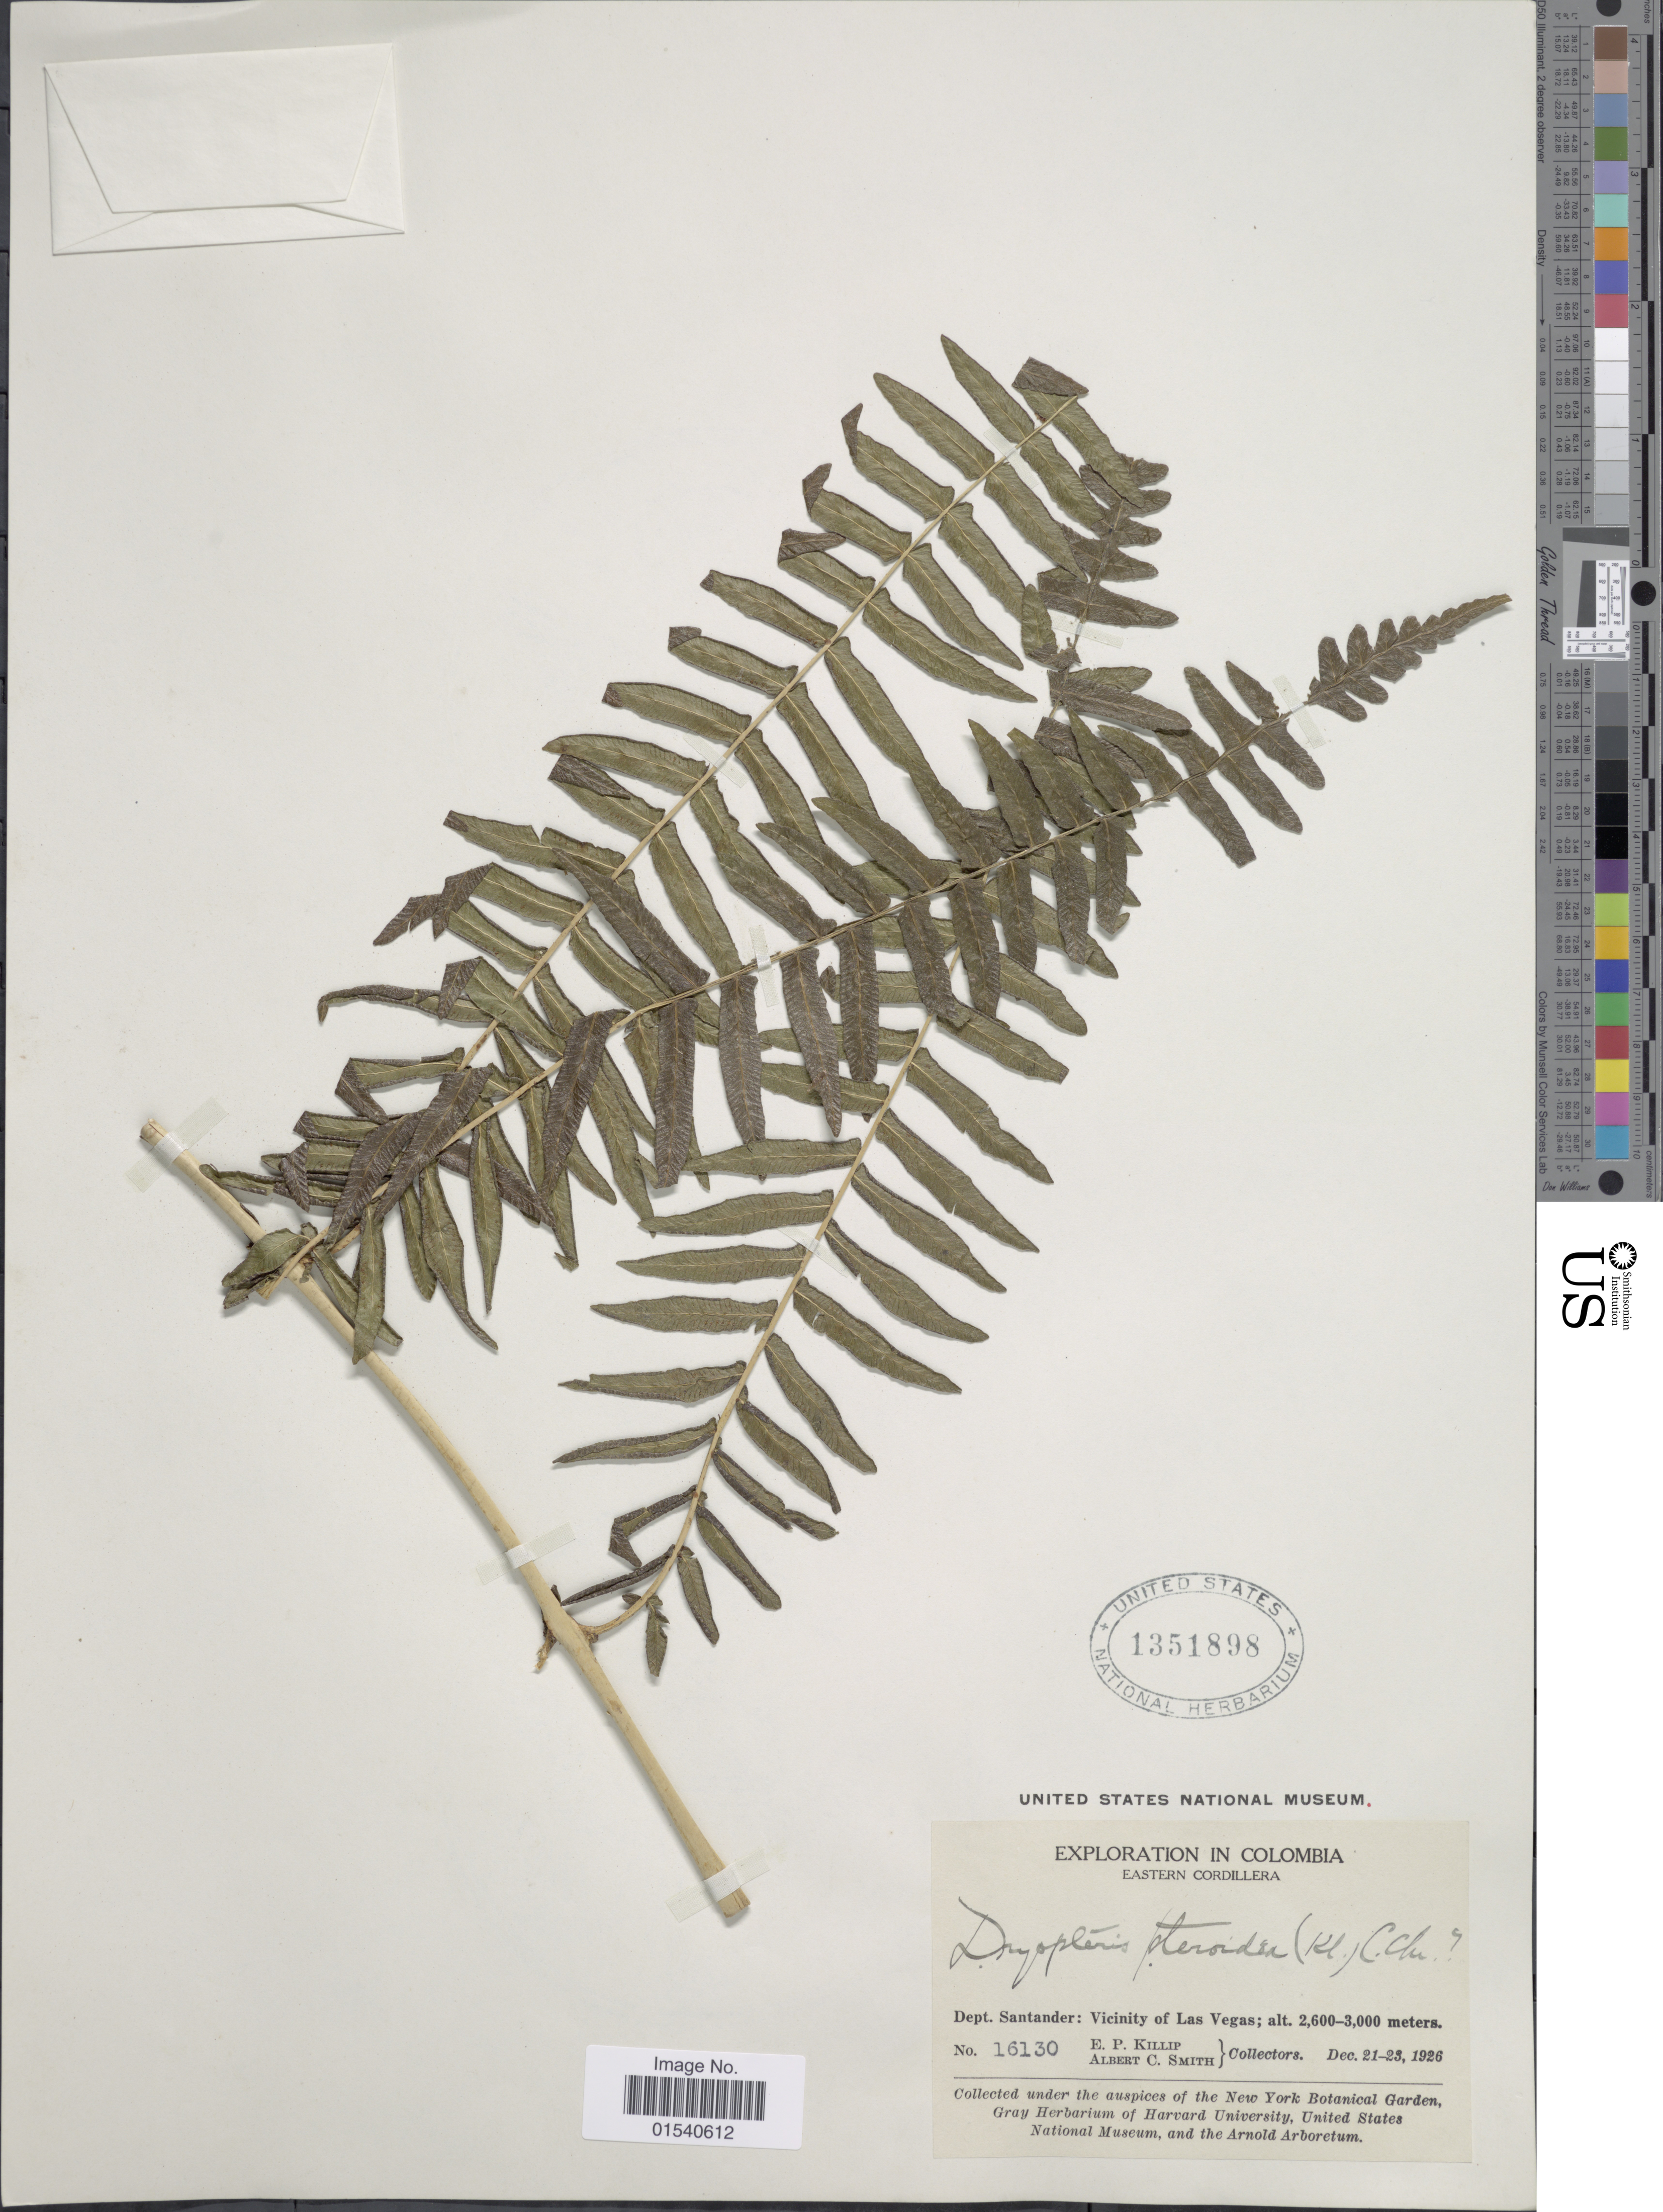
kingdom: Plantae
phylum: Tracheophyta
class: Polypodiopsida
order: Polypodiales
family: Thelypteridaceae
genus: Amauropelta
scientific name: Amauropelta pteroidea (Klotzsch) comb. nov., ined 2015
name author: (Klotzsch)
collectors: E. P. Killip & A. C. Smith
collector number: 16130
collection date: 1926-12-21/1926-12-23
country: Colombia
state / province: Santander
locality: Eastern Cordillera, Dept Sanatander: Vicinity of Las Vegas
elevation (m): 2600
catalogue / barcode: US 1351898